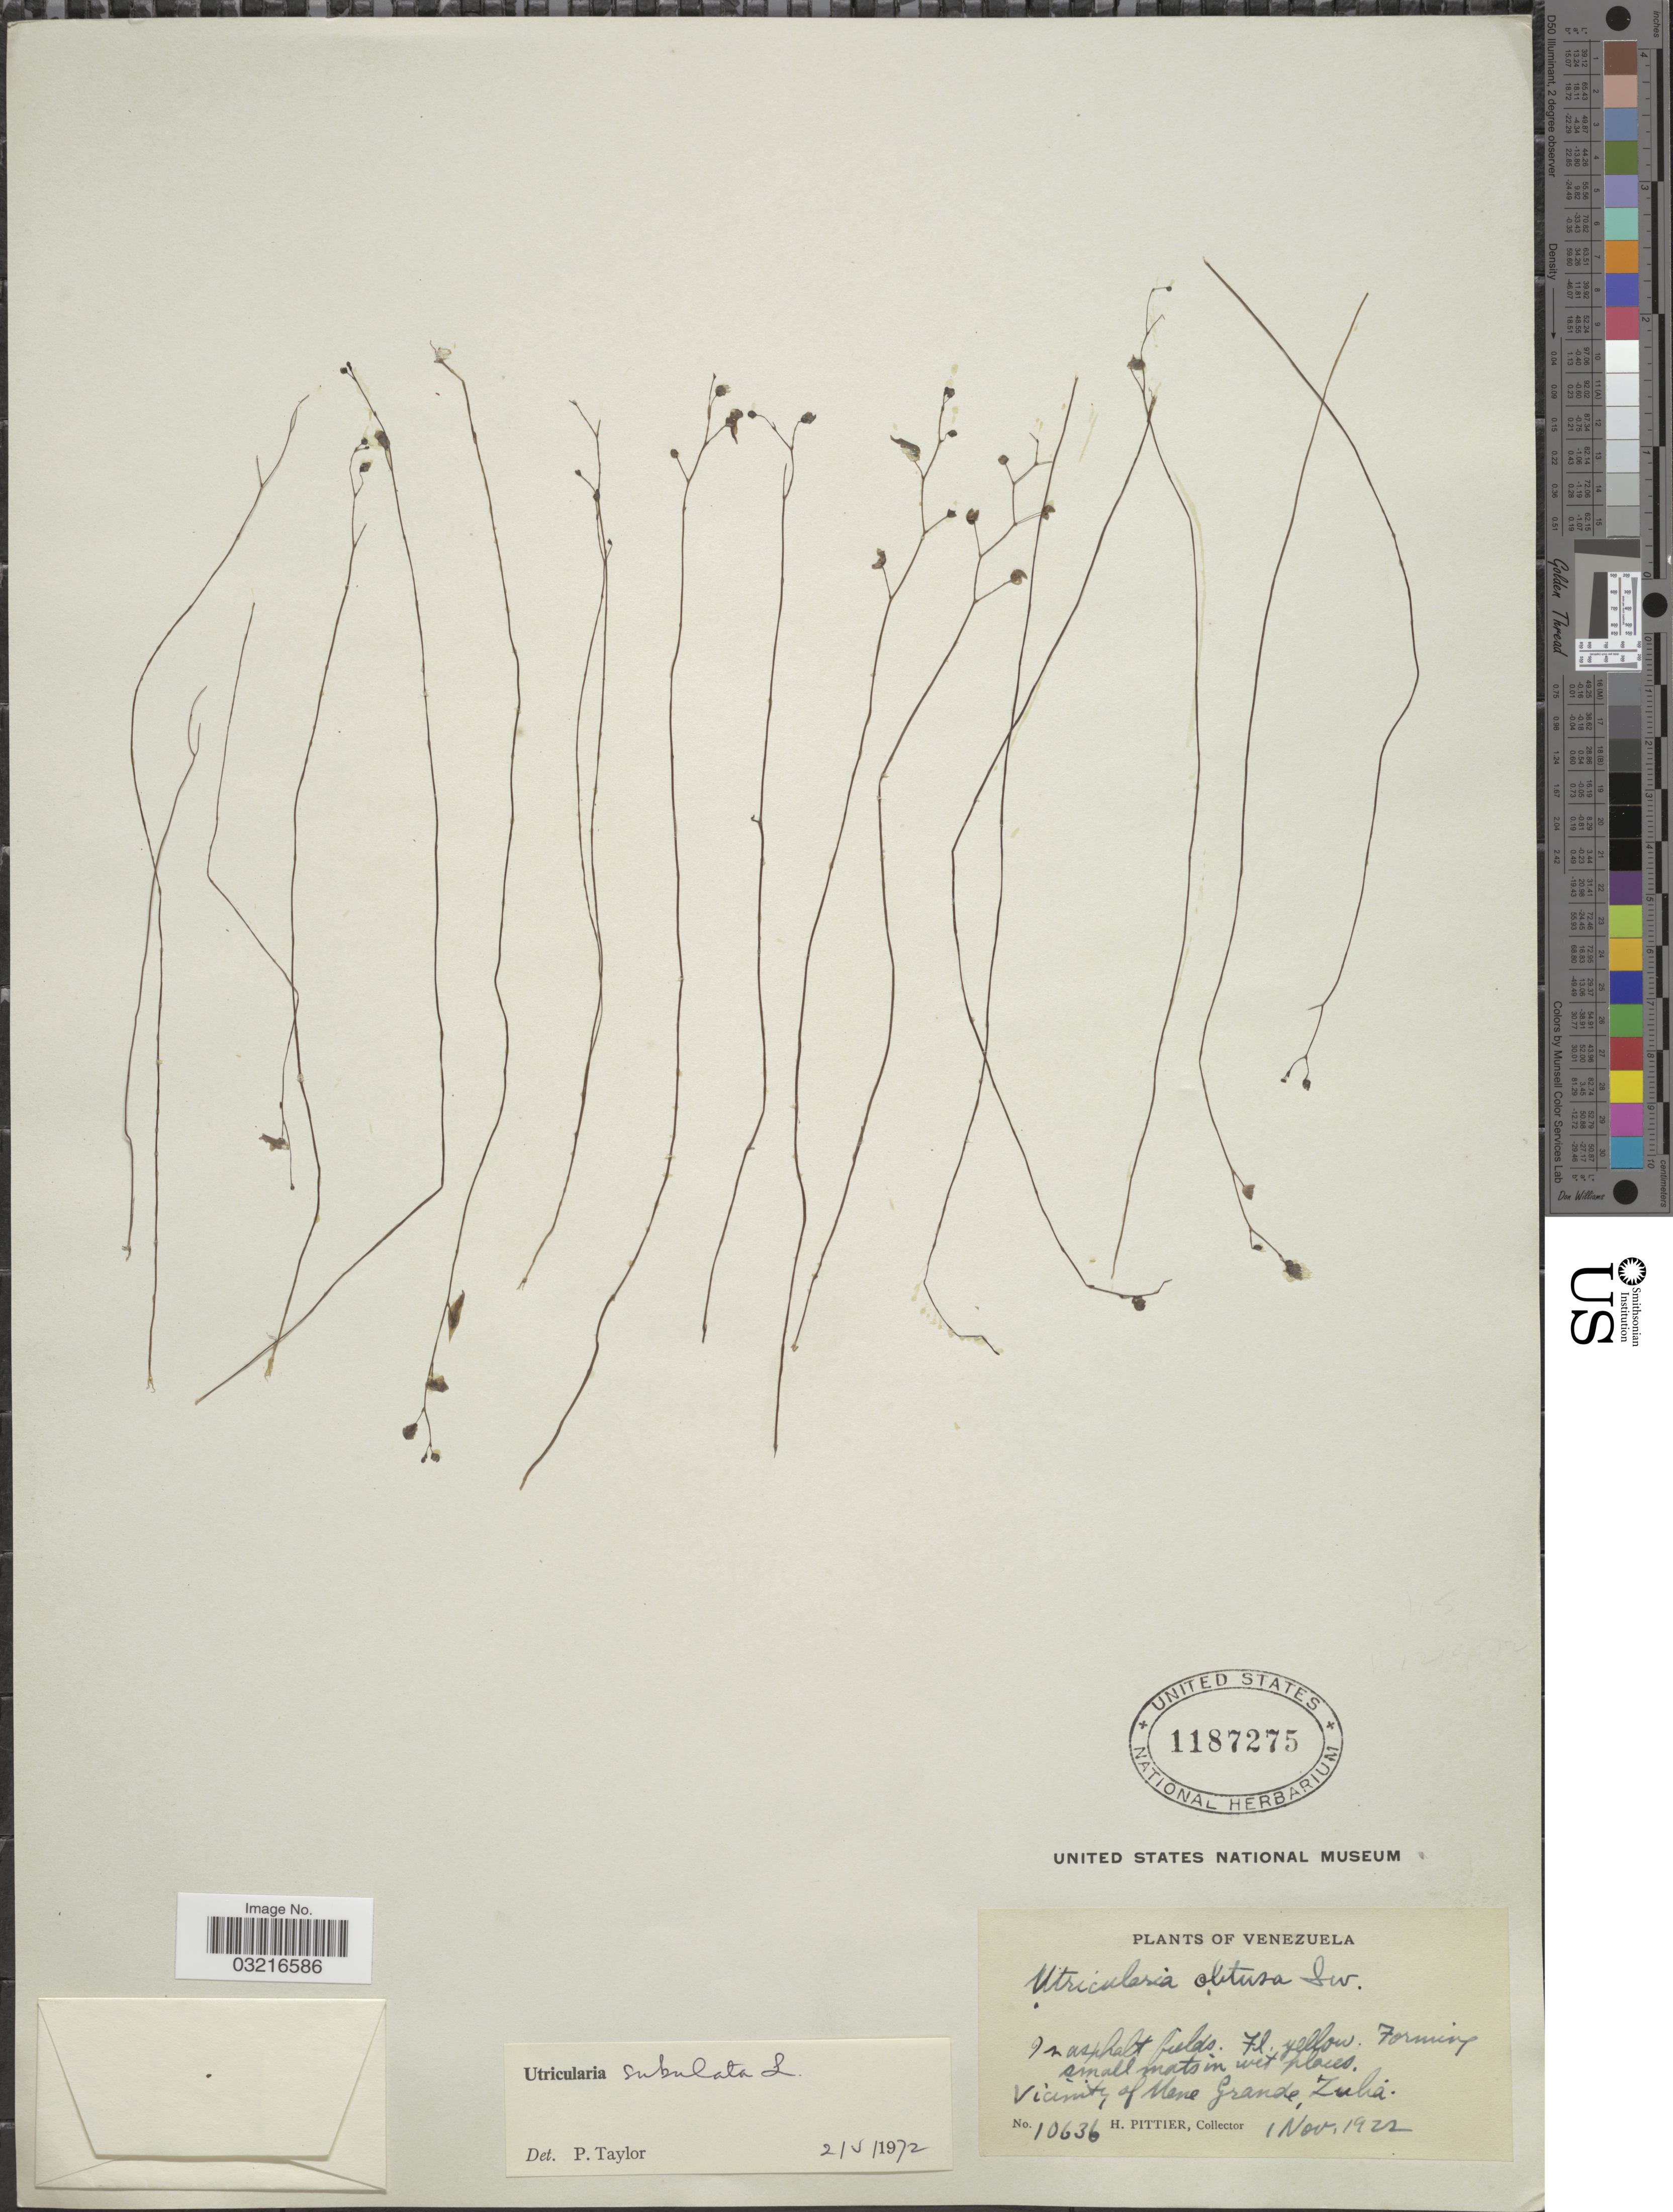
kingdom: Plantae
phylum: Tracheophyta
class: Magnoliopsida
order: Lamiales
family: Lentibulariaceae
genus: Utricularia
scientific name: Utricularia subulata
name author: L.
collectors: H. F. Pittier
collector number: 10636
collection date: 1922-11-01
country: Venezuela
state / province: Zulia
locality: Vicinity of Mene Grande.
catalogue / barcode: US 1187275